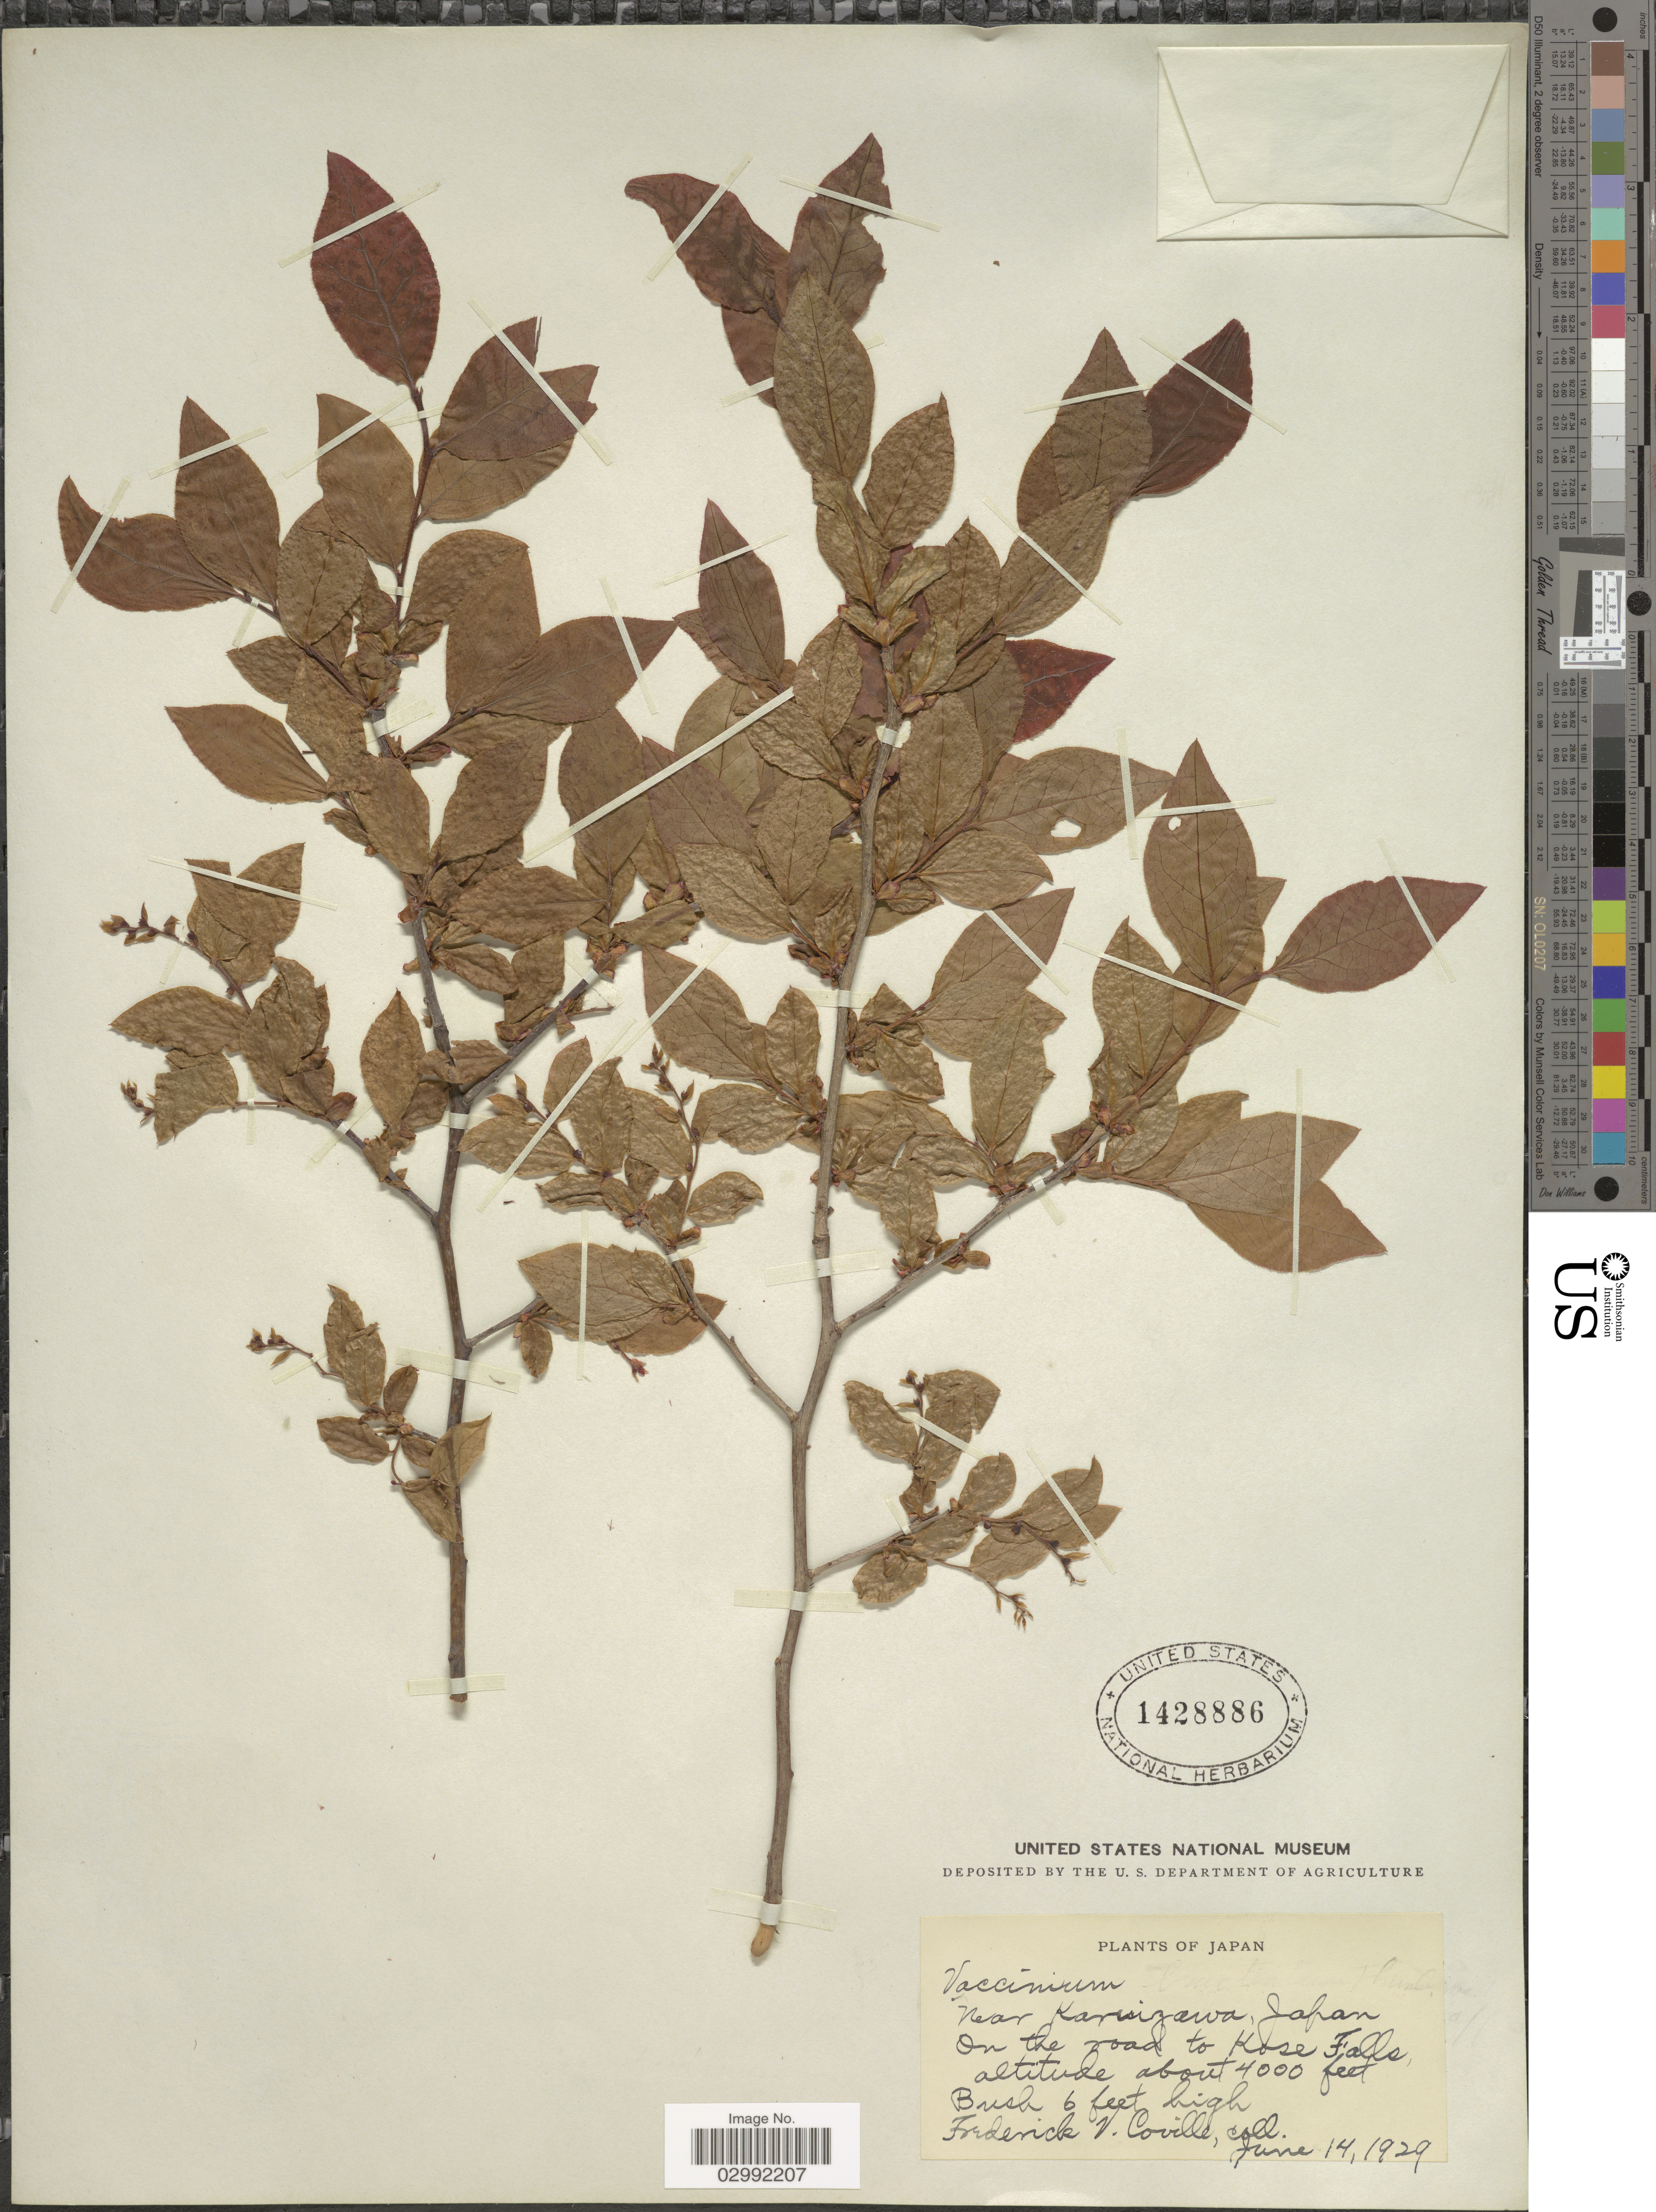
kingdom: Plantae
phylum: Tracheophyta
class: Magnoliopsida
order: Ericales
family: Ericaceae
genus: Vaccinium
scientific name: Vaccinium oldhamii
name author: Miq.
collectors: F. V. Coville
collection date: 1929-06-14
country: Japan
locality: On the road to Kose Falls.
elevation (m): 1219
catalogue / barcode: US 1428886